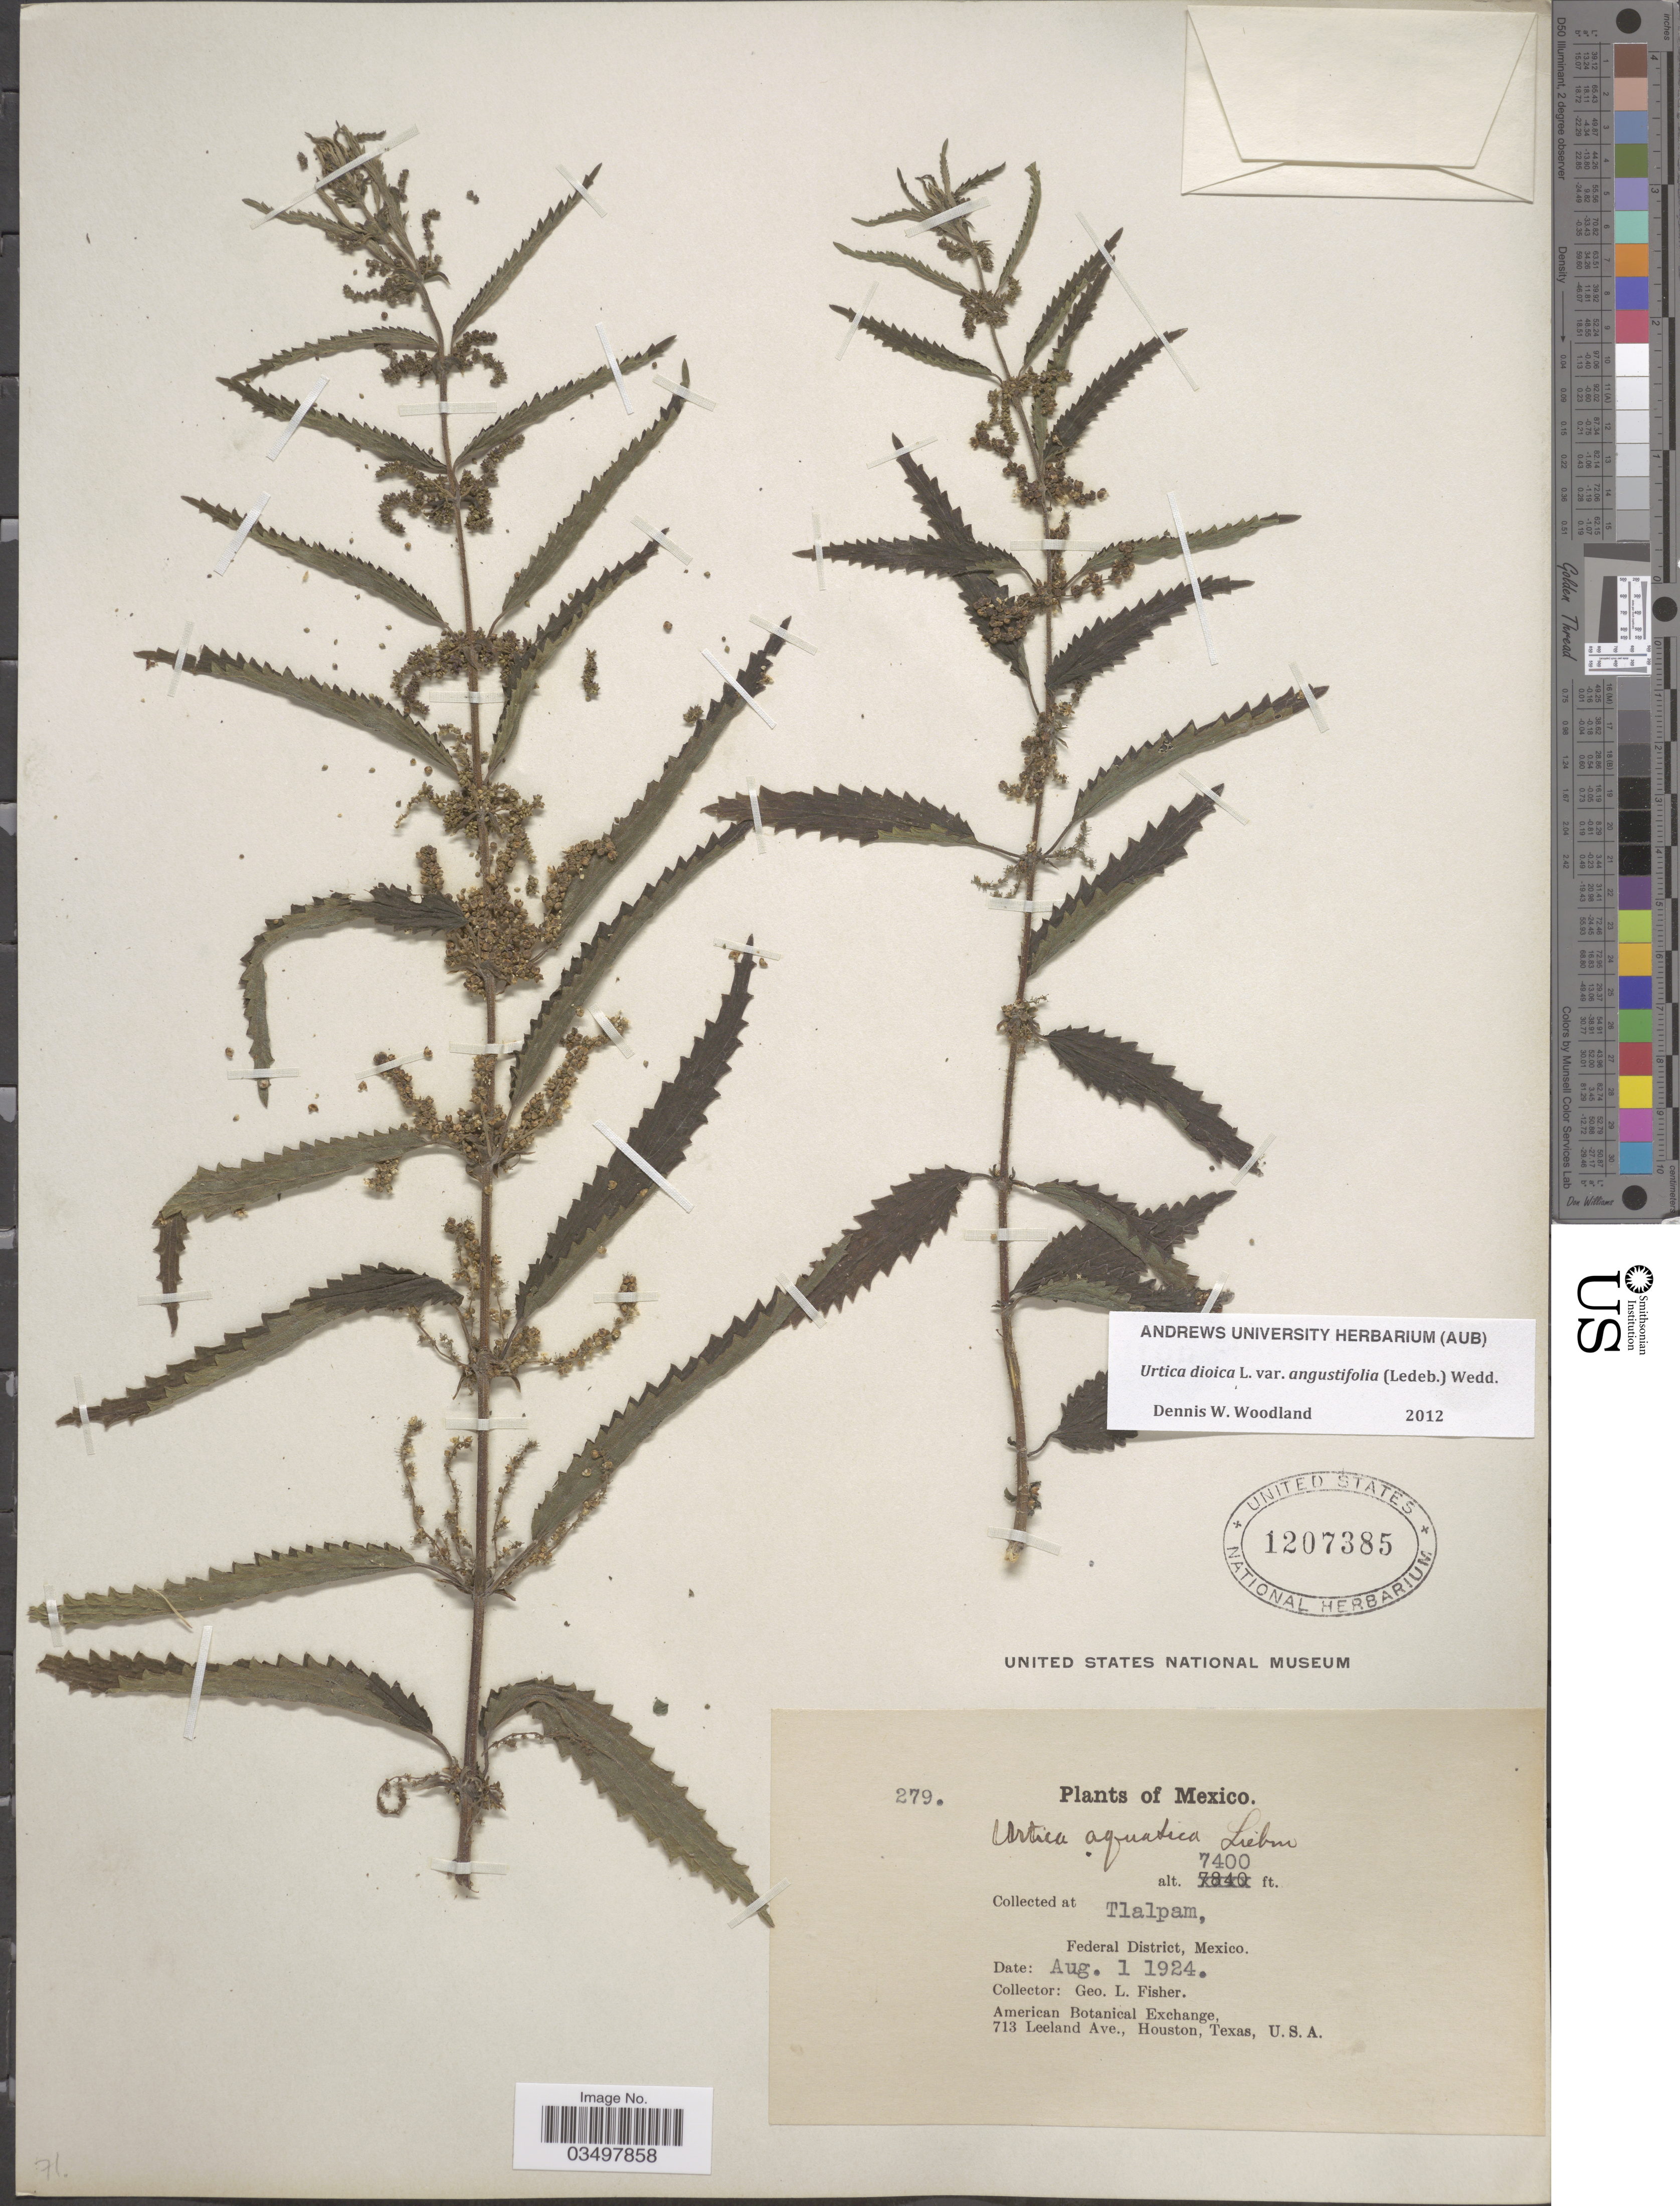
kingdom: Plantae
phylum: Tracheophyta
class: Magnoliopsida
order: Rosales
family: Urticaceae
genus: Urtica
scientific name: Urtica gracilis subsp. aquatica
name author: (Liebm.) Weigend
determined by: Strong, Mark T., (BOT), Smithsonian Institution - National Museum of Natural History (UNITED STATES)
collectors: G. L. Fisher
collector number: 279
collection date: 1924-08-01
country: Mexico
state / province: Distrito Federal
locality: Tlalpam, Federal District.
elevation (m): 2256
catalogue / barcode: US 1207385